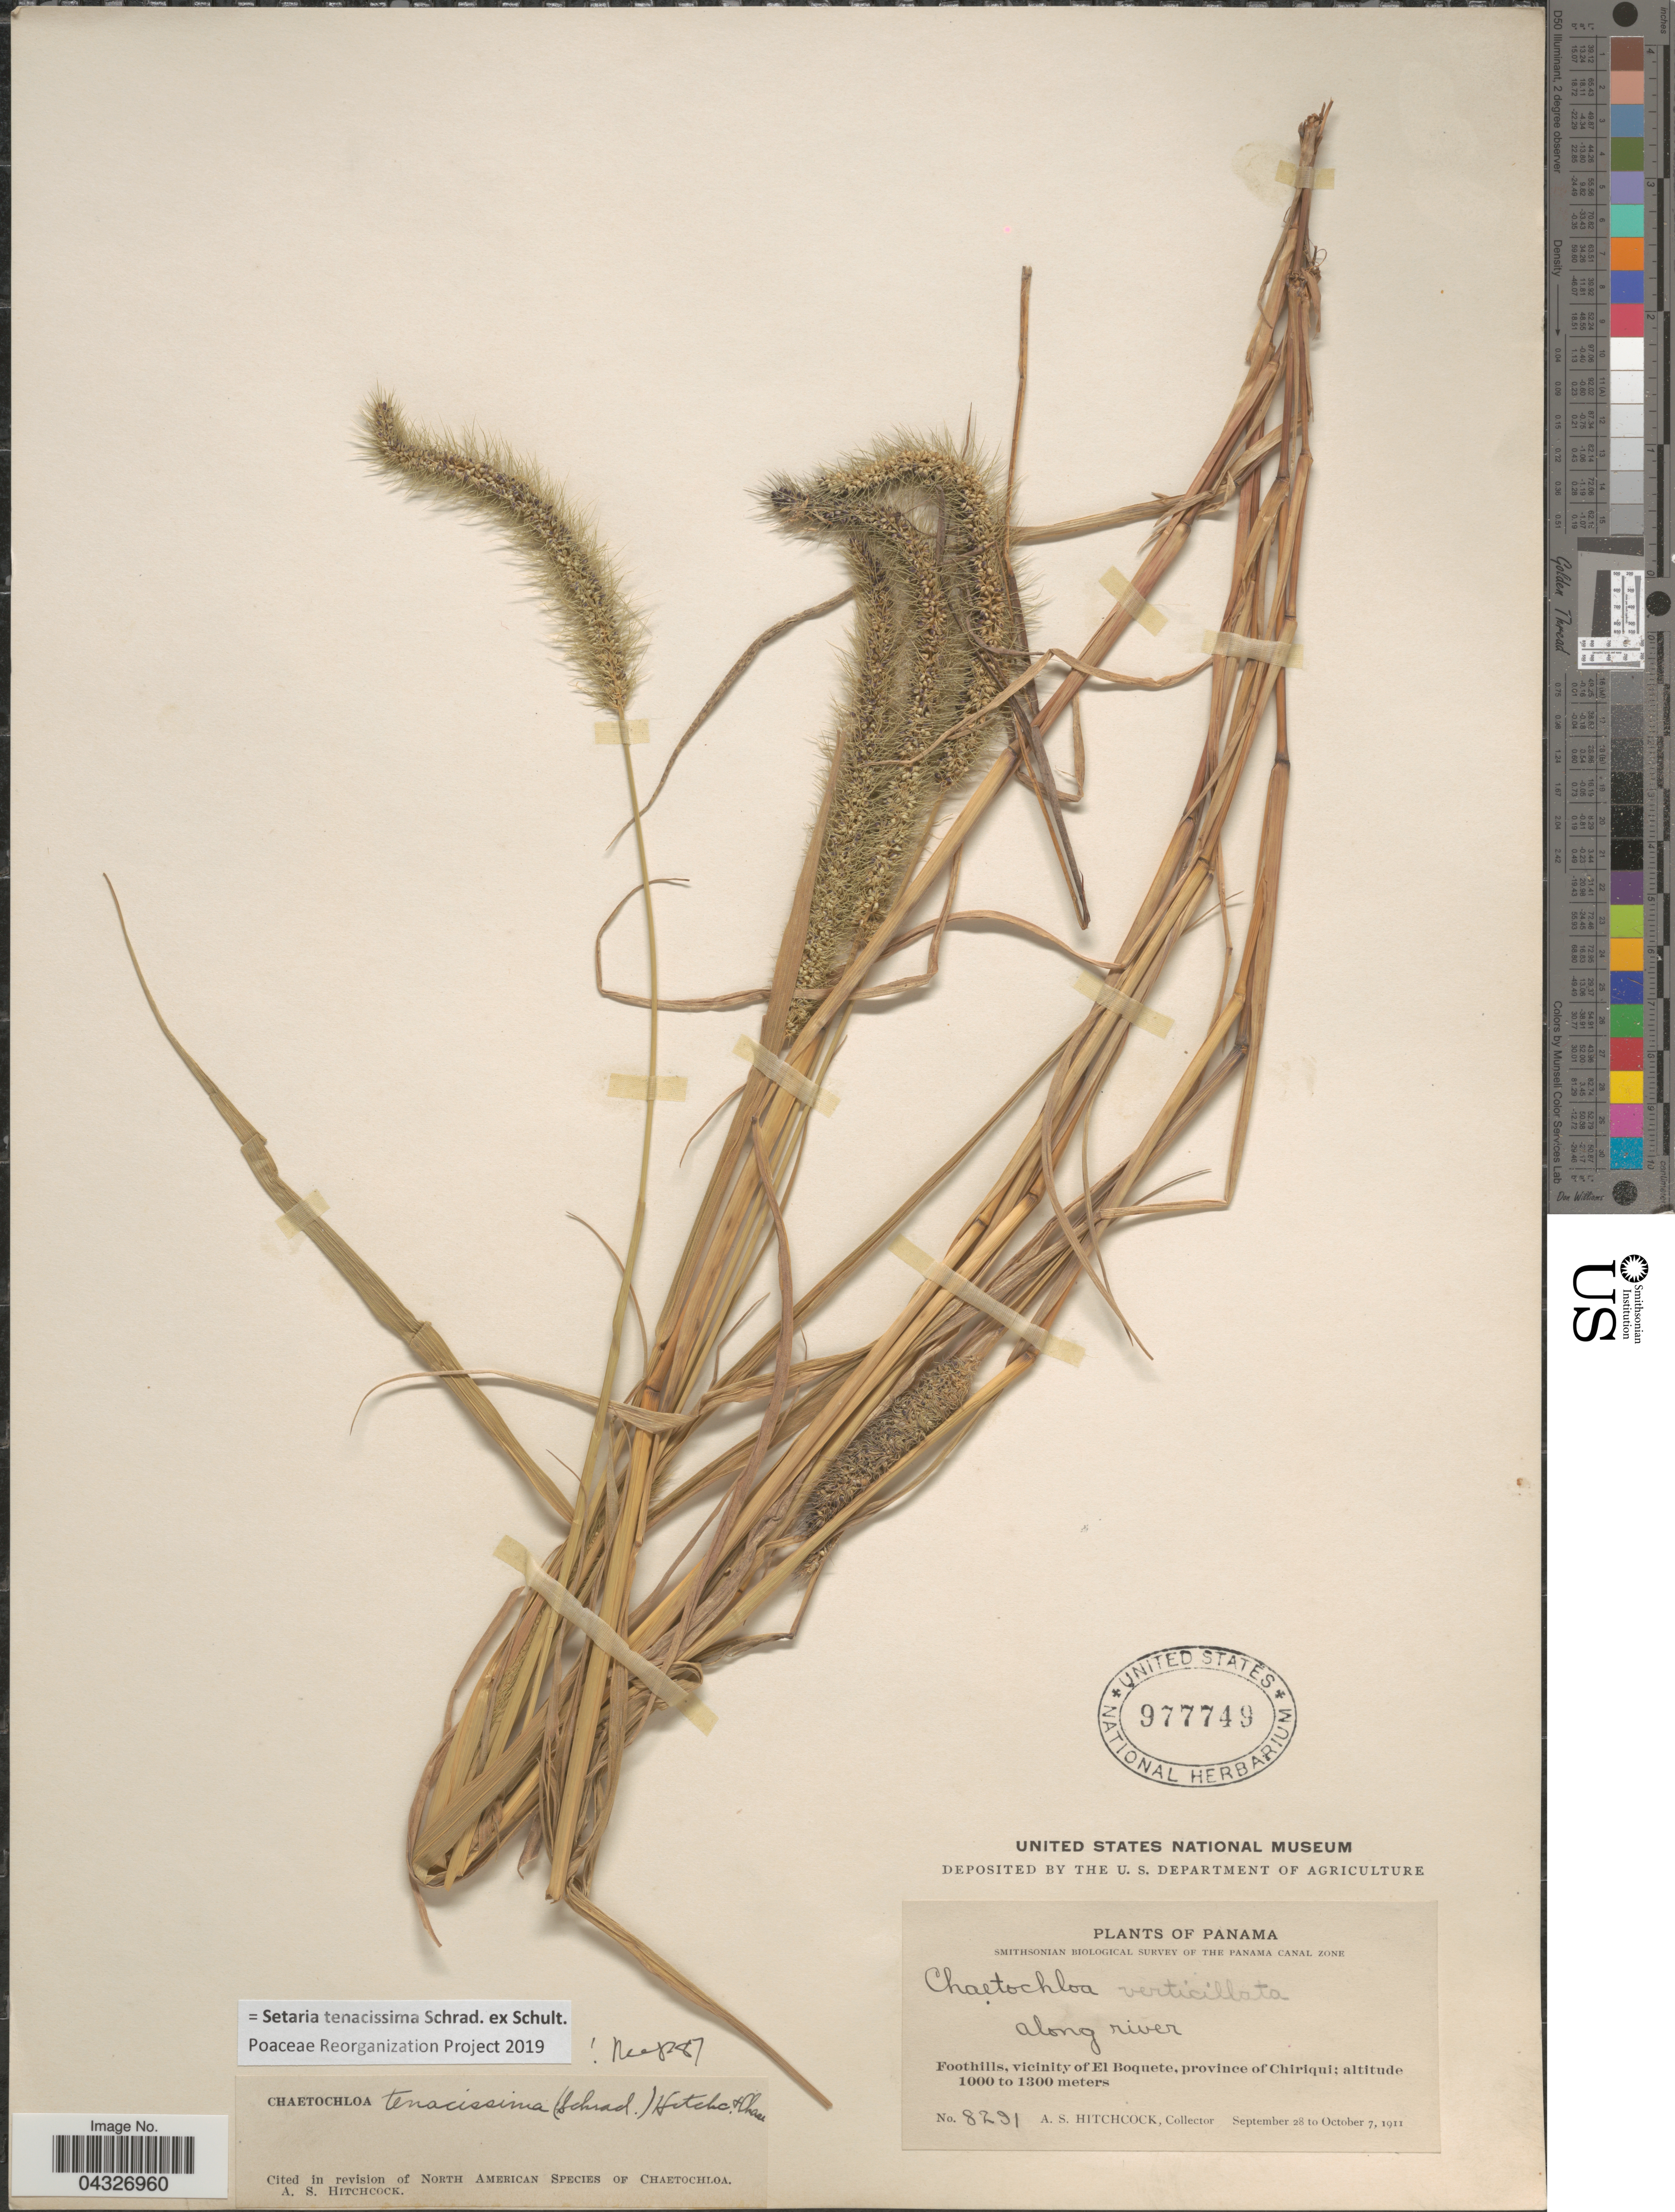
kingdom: Plantae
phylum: Tracheophyta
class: Liliopsida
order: Poales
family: Poaceae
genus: Setaria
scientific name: Setaria tenacissima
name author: Schrad. ex Schult.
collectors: A. S. Hitchcock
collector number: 8291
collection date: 1911-09-28/1911-10-07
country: Panama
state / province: Chiriqui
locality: Smithsonian Biological Survey of the Panama Canal Zone. Foothills, vicinity of El Boquete.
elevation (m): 1000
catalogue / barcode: US 977749